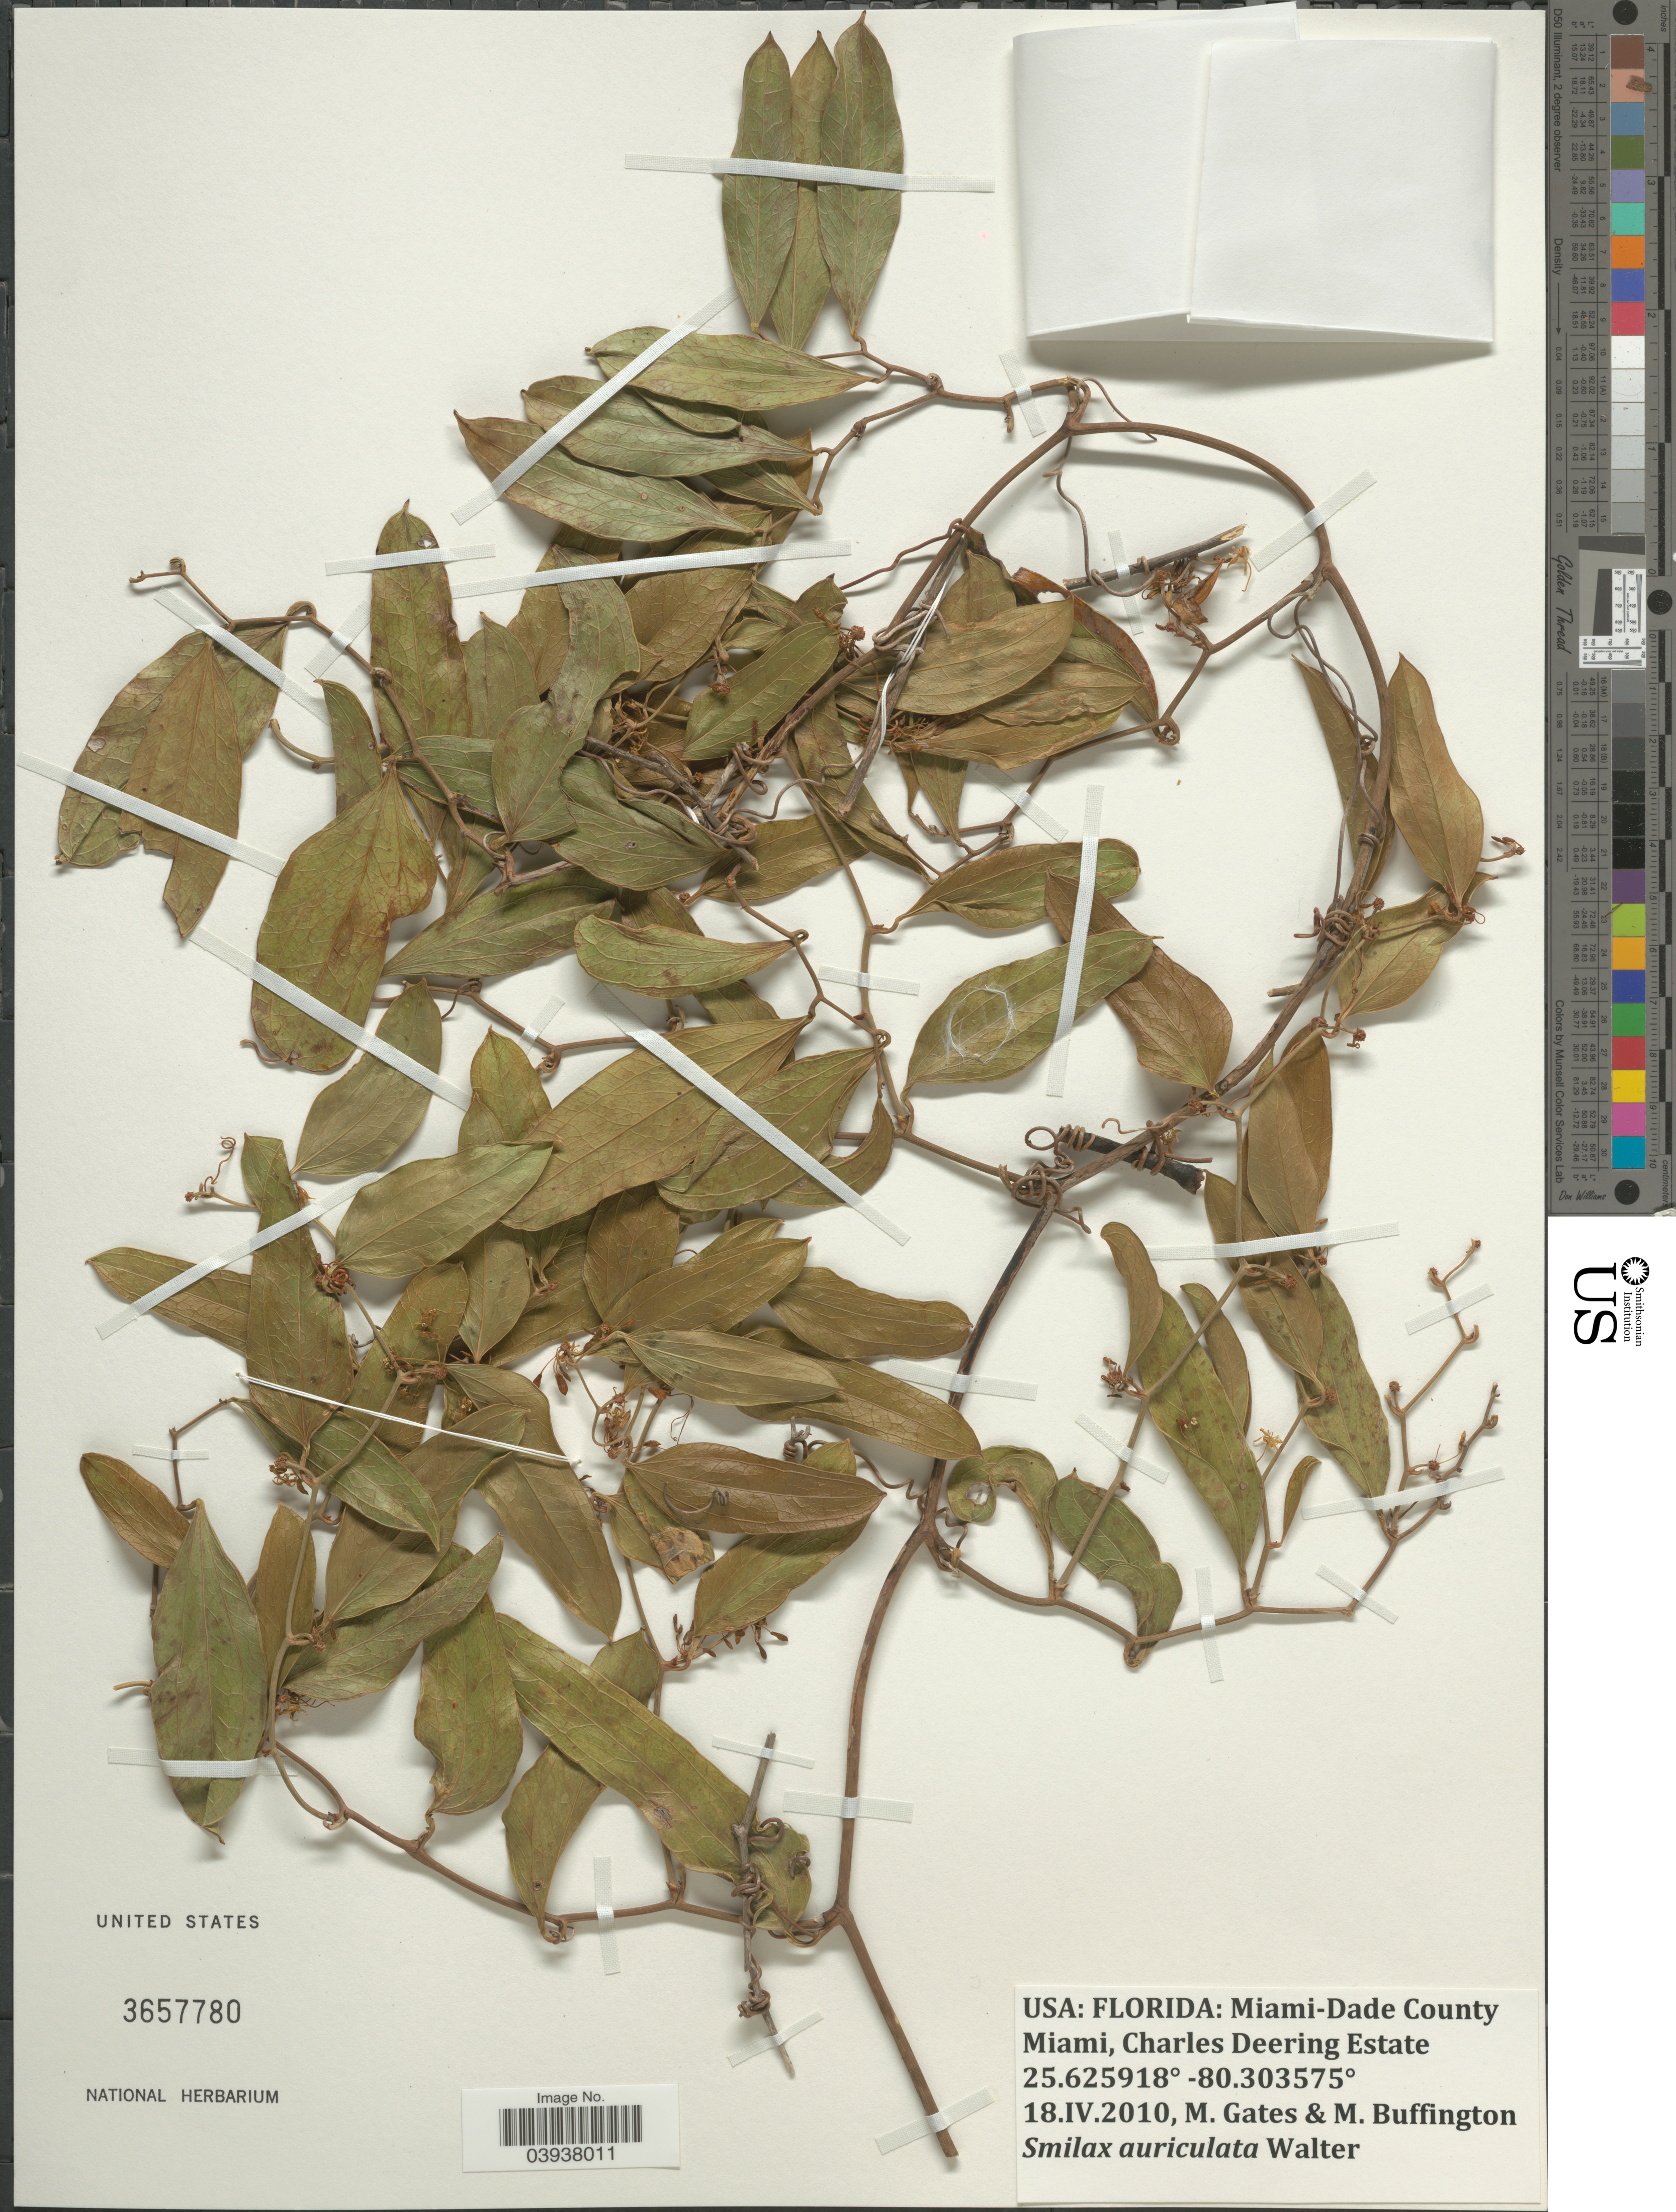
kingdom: Plantae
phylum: Tracheophyta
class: Liliopsida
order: Liliales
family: Smilacaceae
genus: Smilax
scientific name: Smilax auriculata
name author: Walter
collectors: M. Gates & M. Buffington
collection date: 2010-04-18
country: United States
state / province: Florida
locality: Miami-Dade County. Miami, Charles Deering Estate.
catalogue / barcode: US 3657780